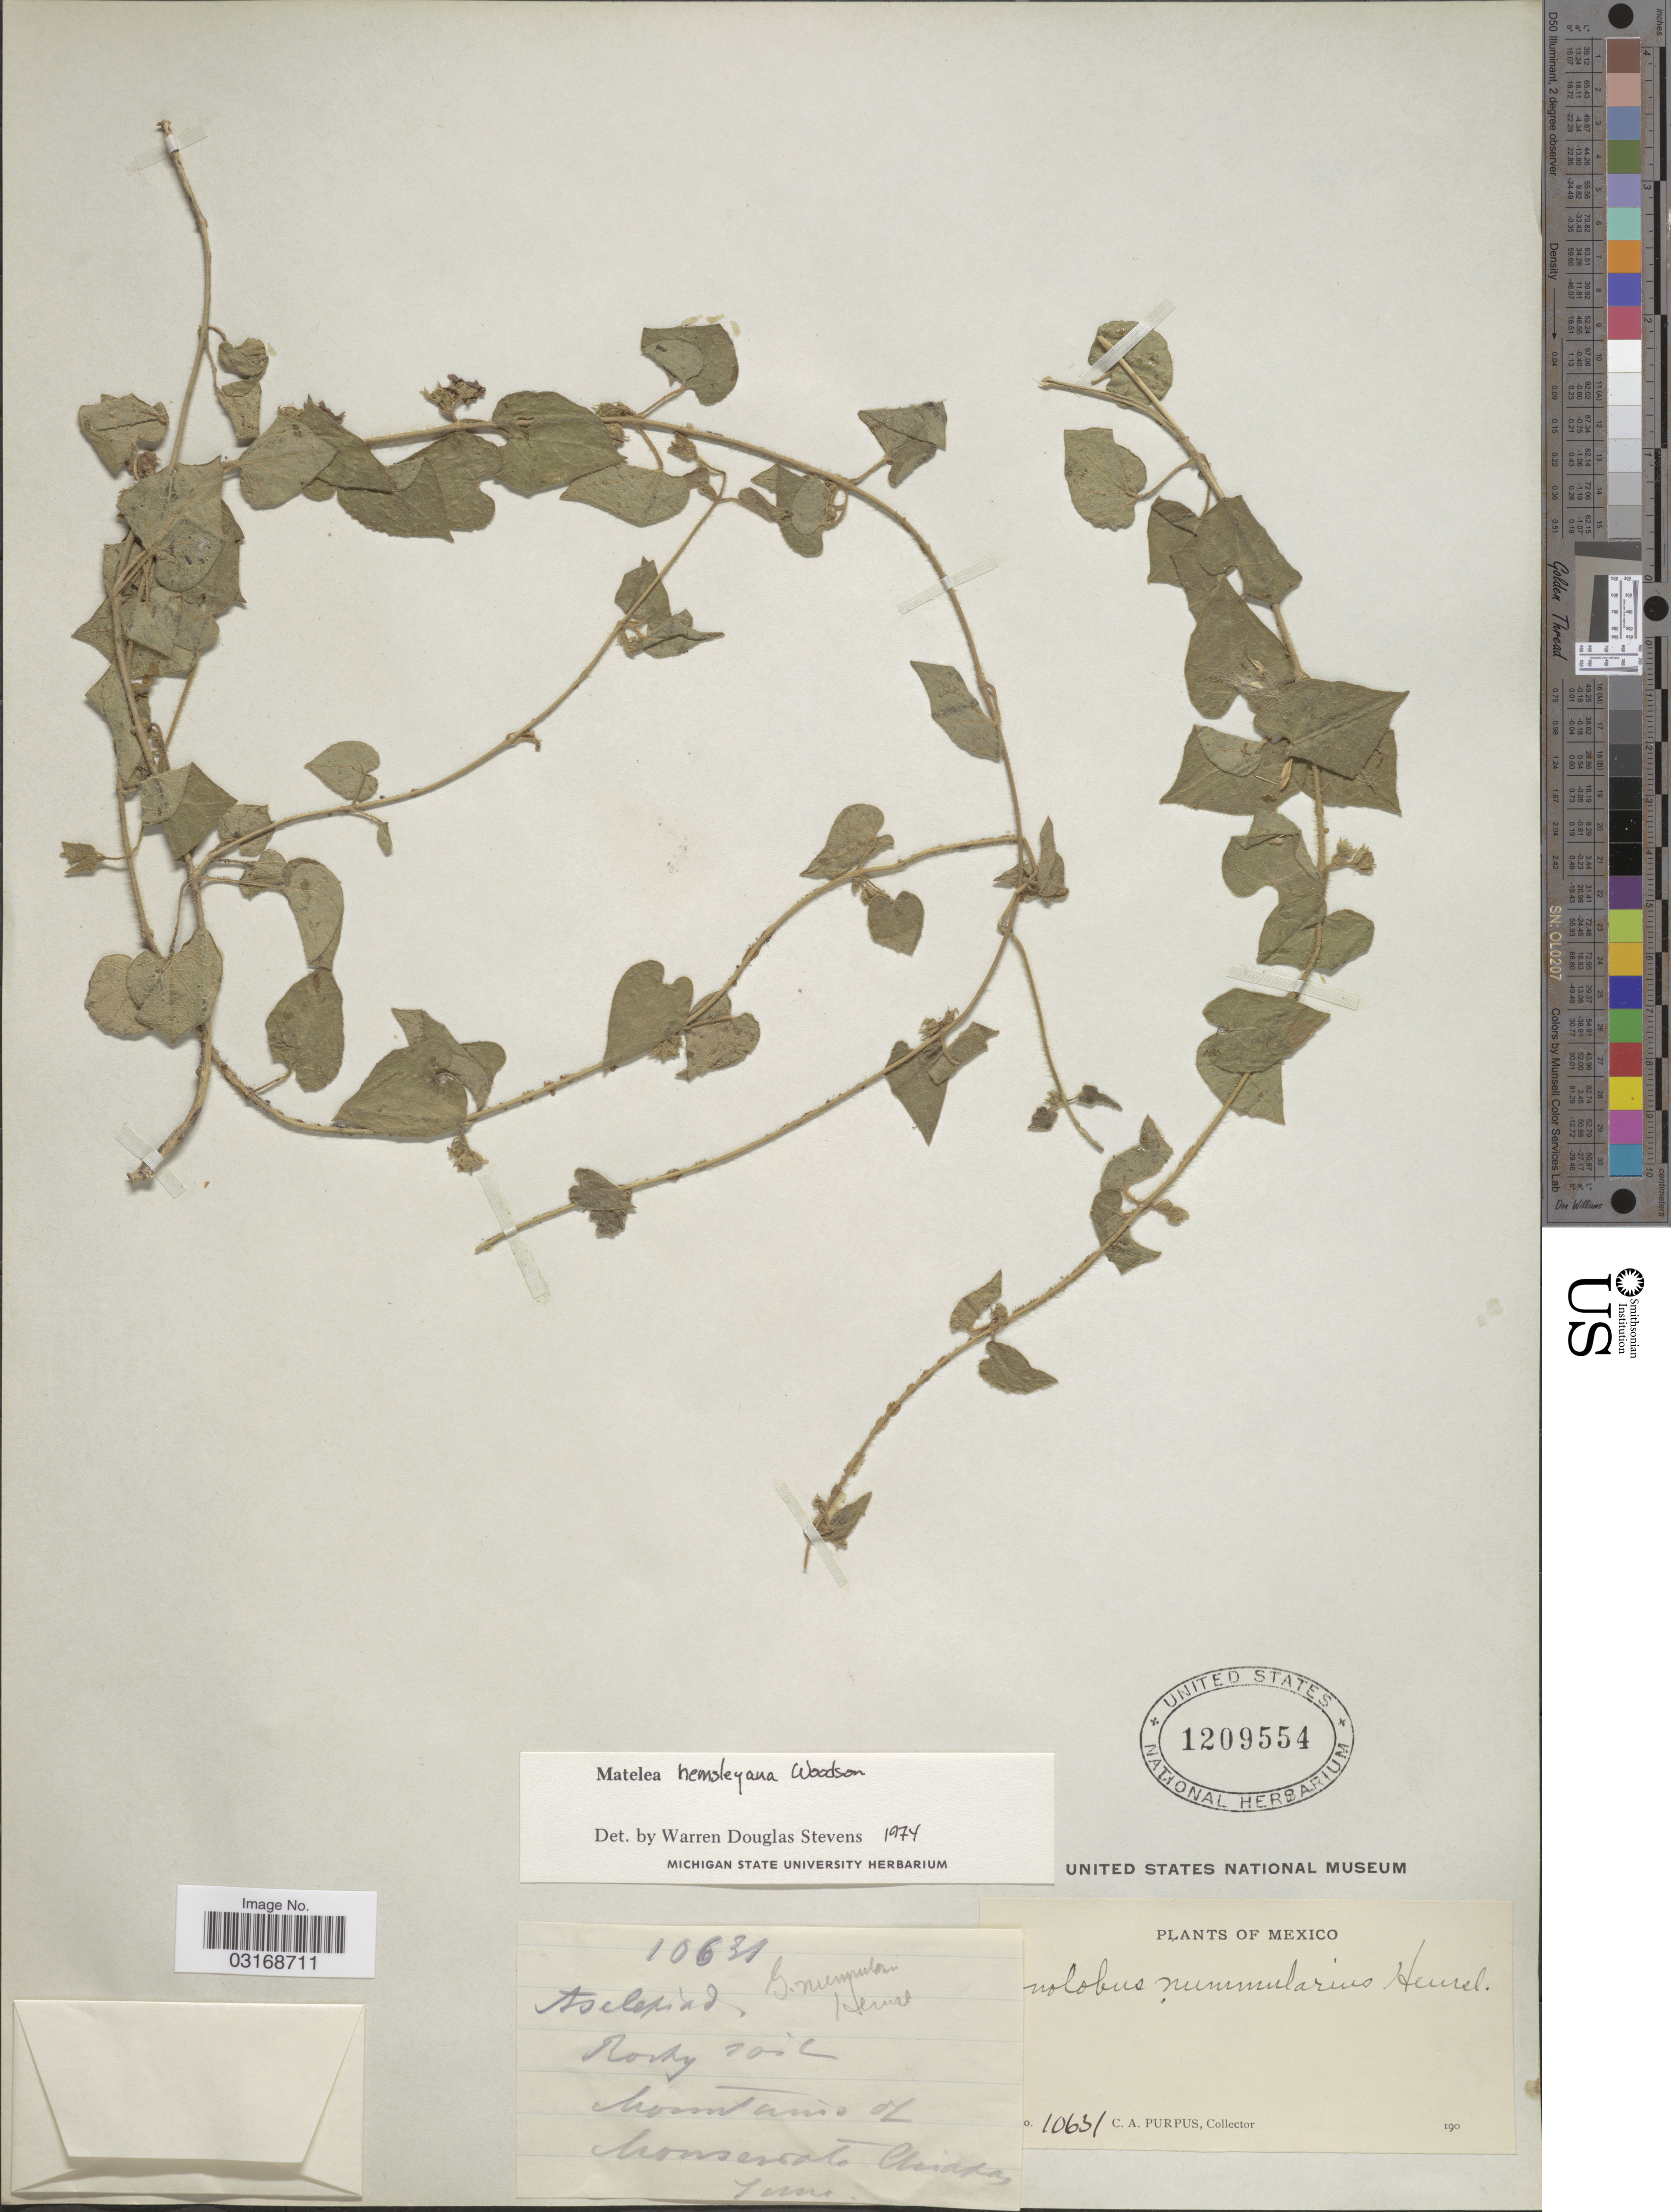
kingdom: Plantae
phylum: Tracheophyta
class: Magnoliopsida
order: Gentianales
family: Apocynaceae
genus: Matelea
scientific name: Matelea hemsleyana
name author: Woodson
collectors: C. A. Purpus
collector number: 10631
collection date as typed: june 190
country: Mexico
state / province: Chiapas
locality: Mountains of Monserrate Chiapas.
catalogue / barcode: US 1209554